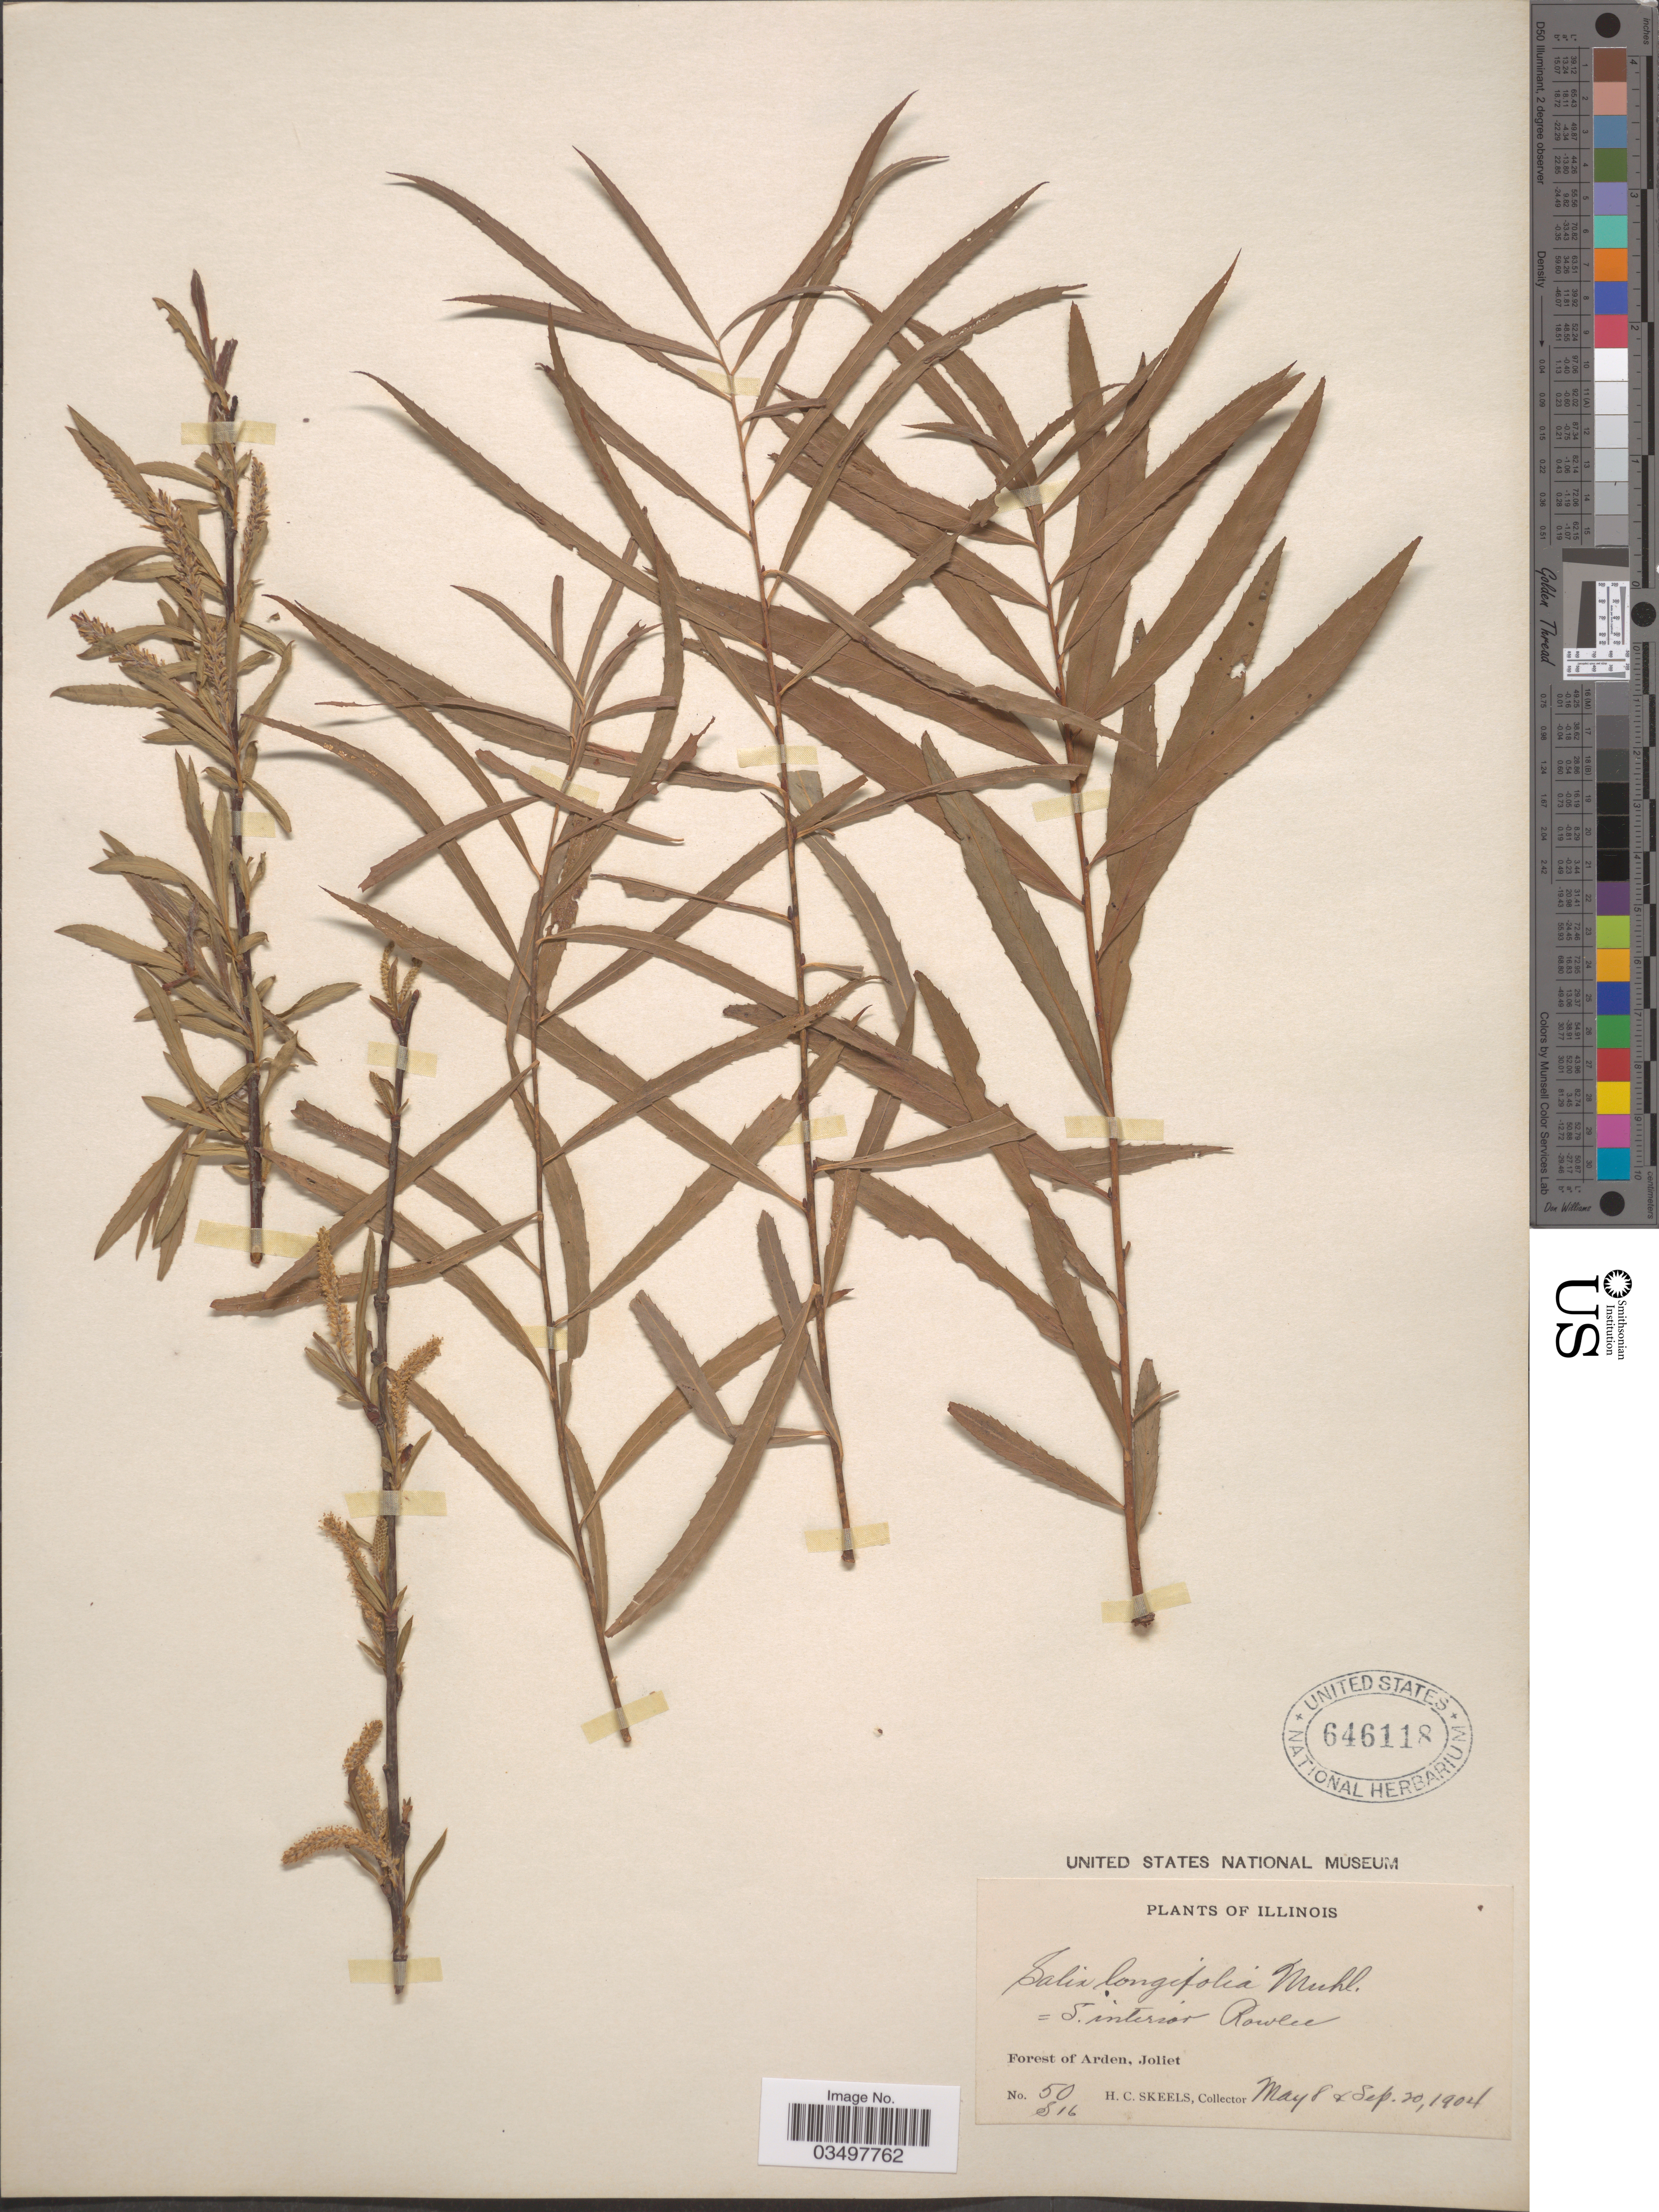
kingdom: Plantae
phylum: Tracheophyta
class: Magnoliopsida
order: Malpighiales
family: Salicaceae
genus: Salix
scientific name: Salix interior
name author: Rowlee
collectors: H. Skeels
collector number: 50/S16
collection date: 1904-05-08/1904-09-20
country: United States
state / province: Illinois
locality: Forest of Arden, Joliet.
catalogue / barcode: US 646118